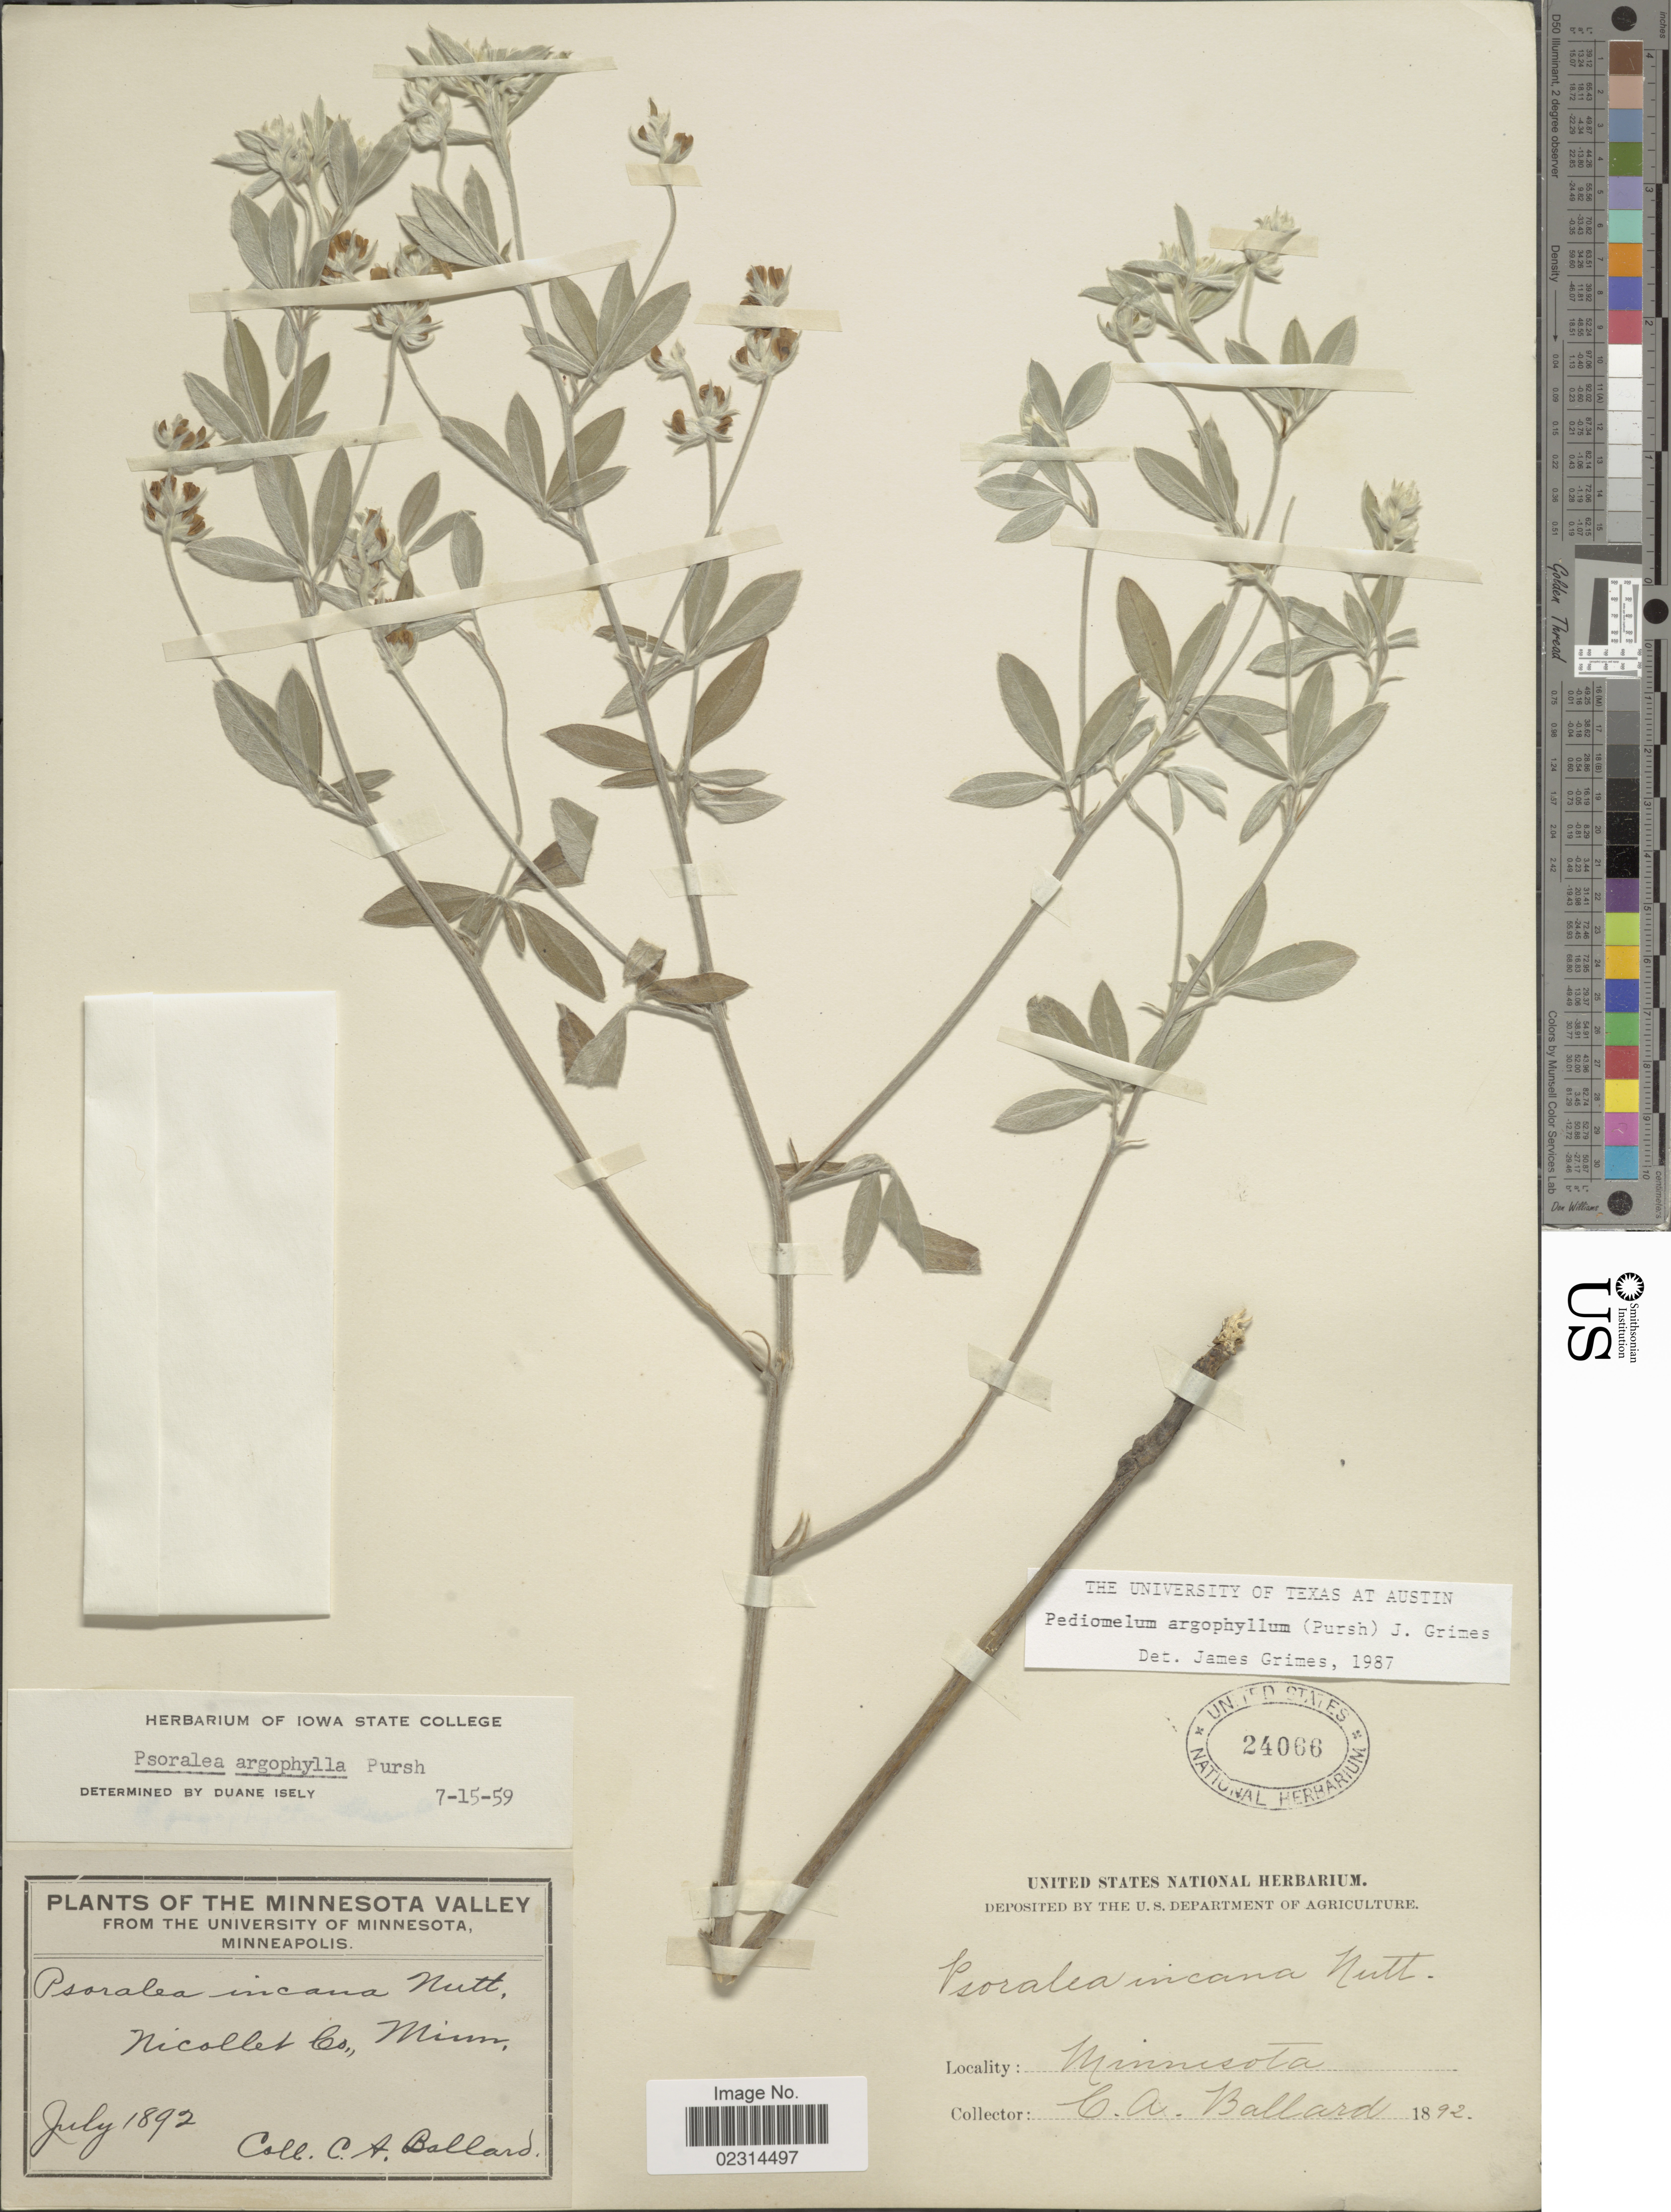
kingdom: Plantae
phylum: Tracheophyta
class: Magnoliopsida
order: Fabales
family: Fabaceae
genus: Pediomelum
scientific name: Pediomelum argophyllum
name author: (Pursh) J.W. Grimes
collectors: C. A. Ballard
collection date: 1892-07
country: United States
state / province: Minnesota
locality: Nicollet Co. Minnesota Valley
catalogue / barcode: US 24066